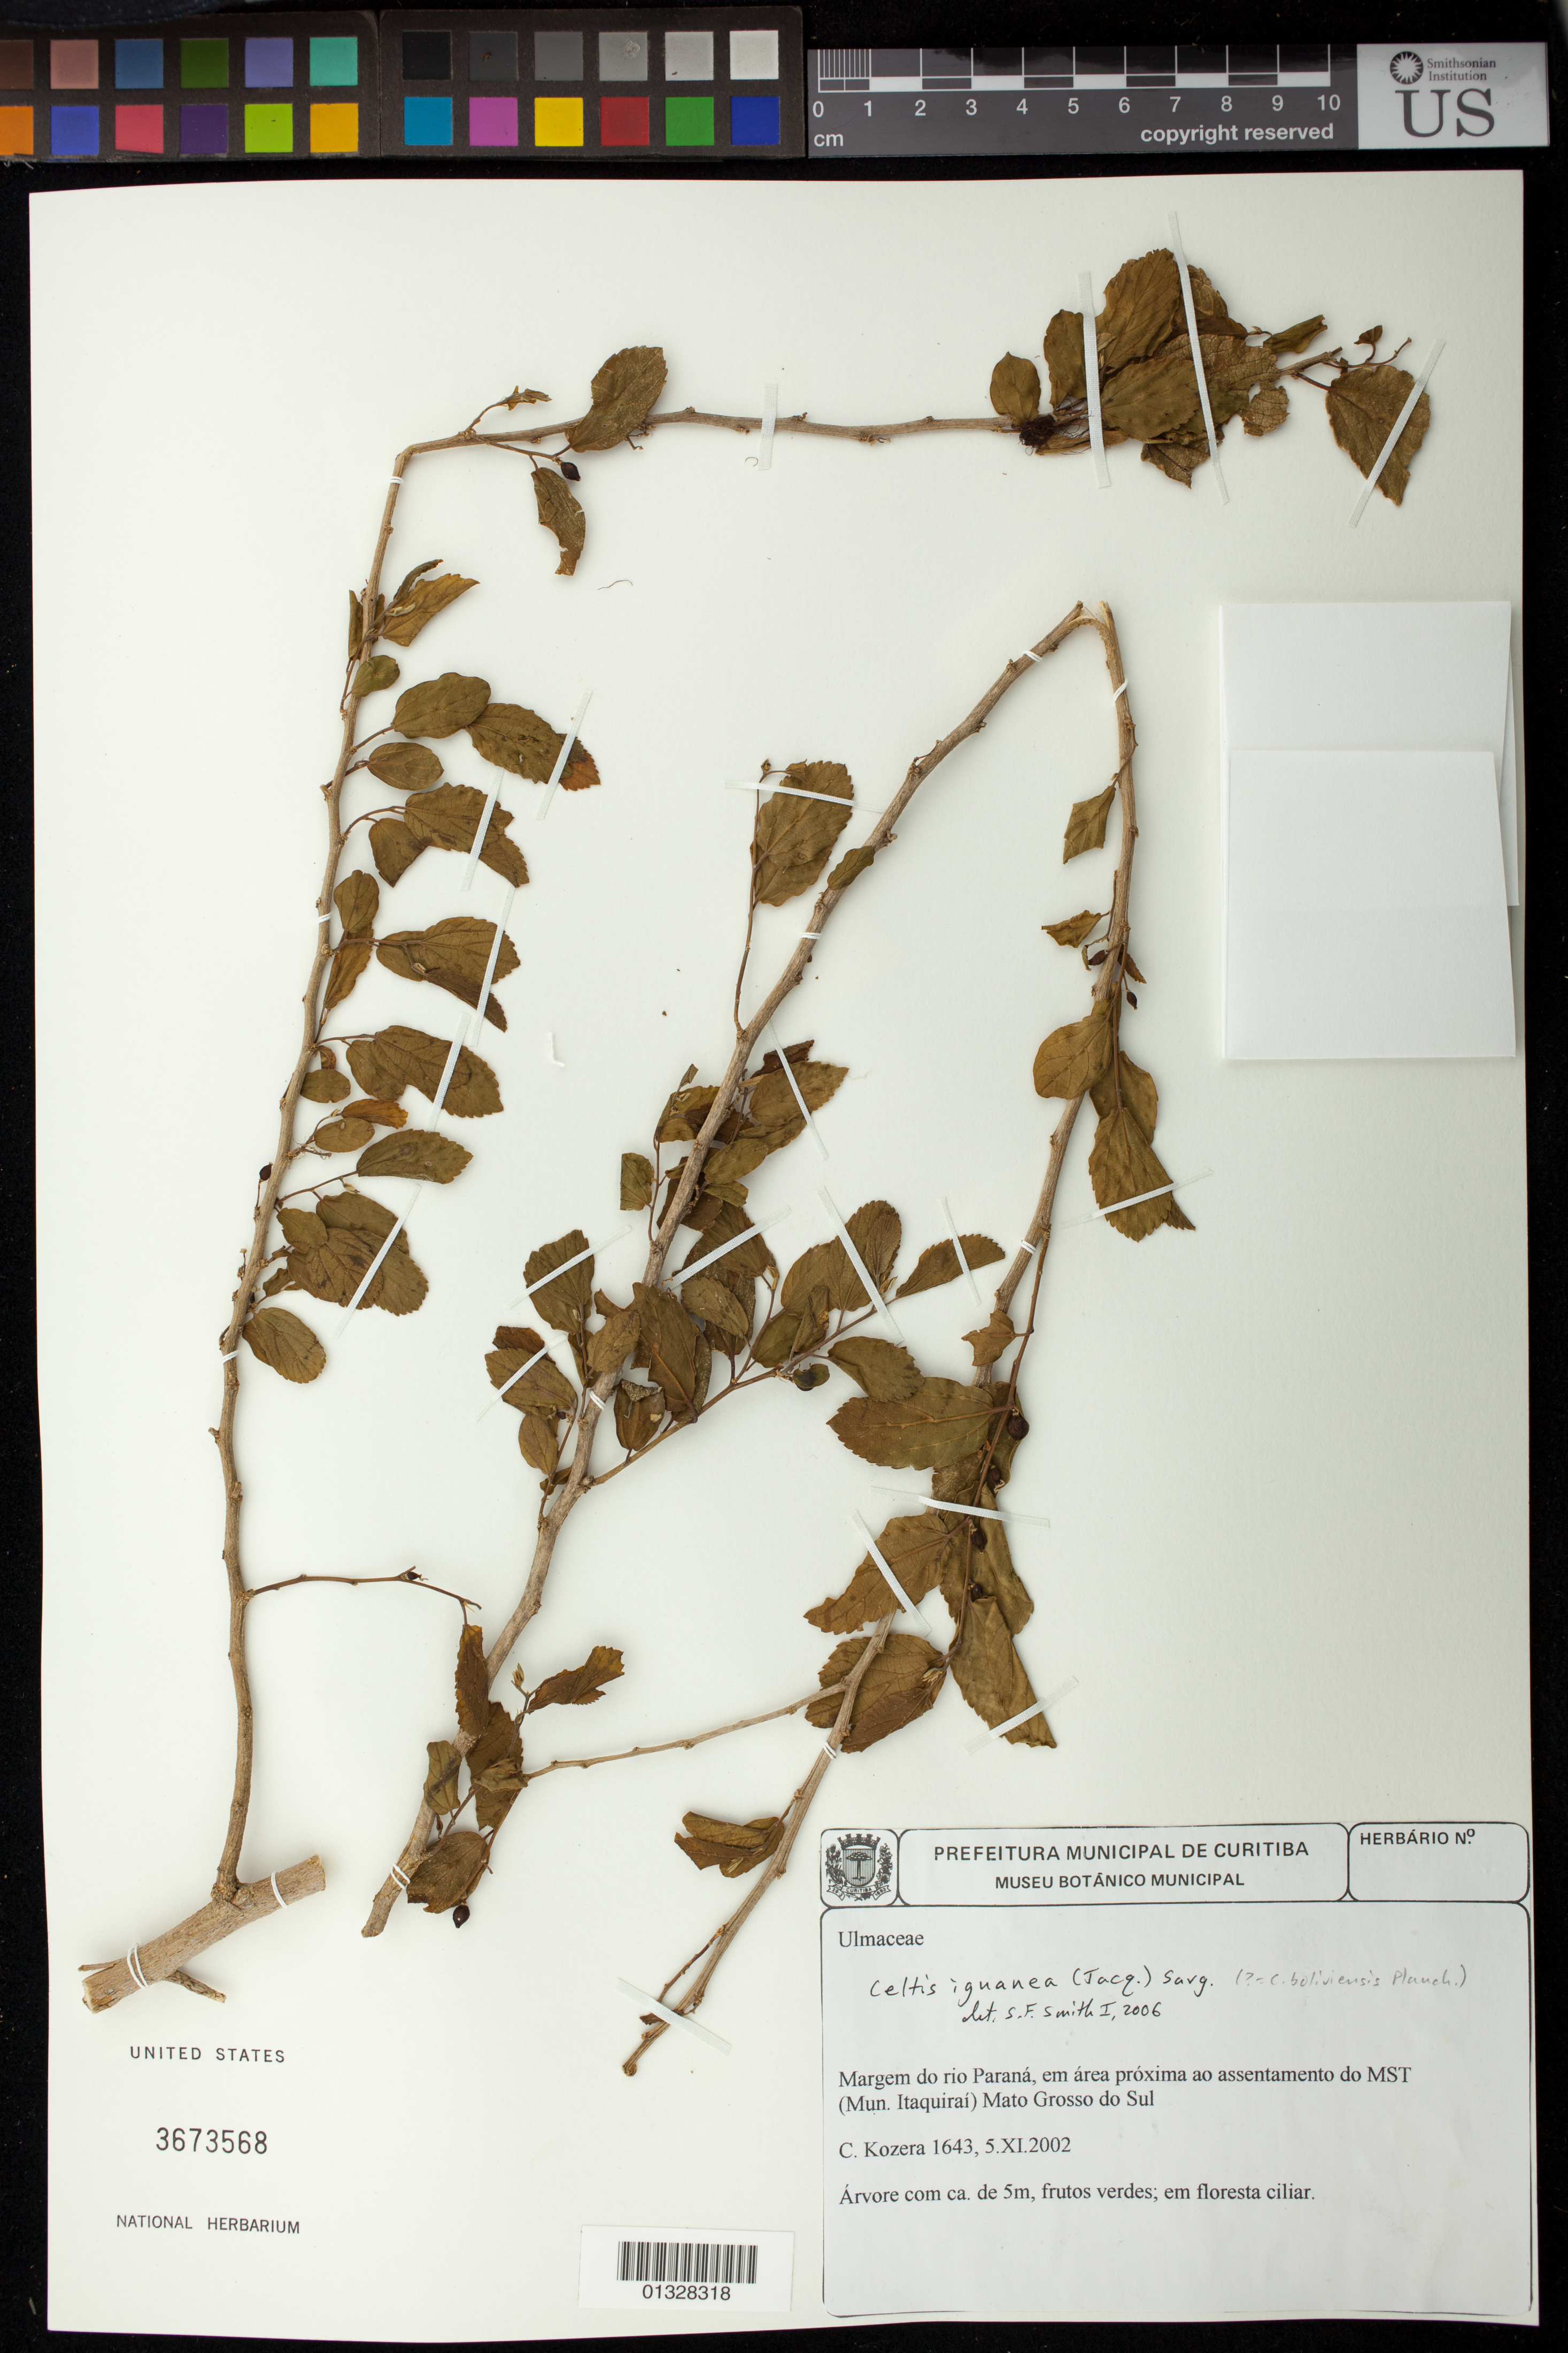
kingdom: Plantae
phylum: Tracheophyta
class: Magnoliopsida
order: Rosales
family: Cannabaceae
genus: Celtis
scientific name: Celtis iguanaea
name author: (Jacq.) Sarg.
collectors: C. Kozera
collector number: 1643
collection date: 2002-11-05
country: Brazil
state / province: Mato Grosso do Sul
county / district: Itaquiraí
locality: Margem do Rio Paraná, em área próxima ao assentamento do MST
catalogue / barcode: US 3673568